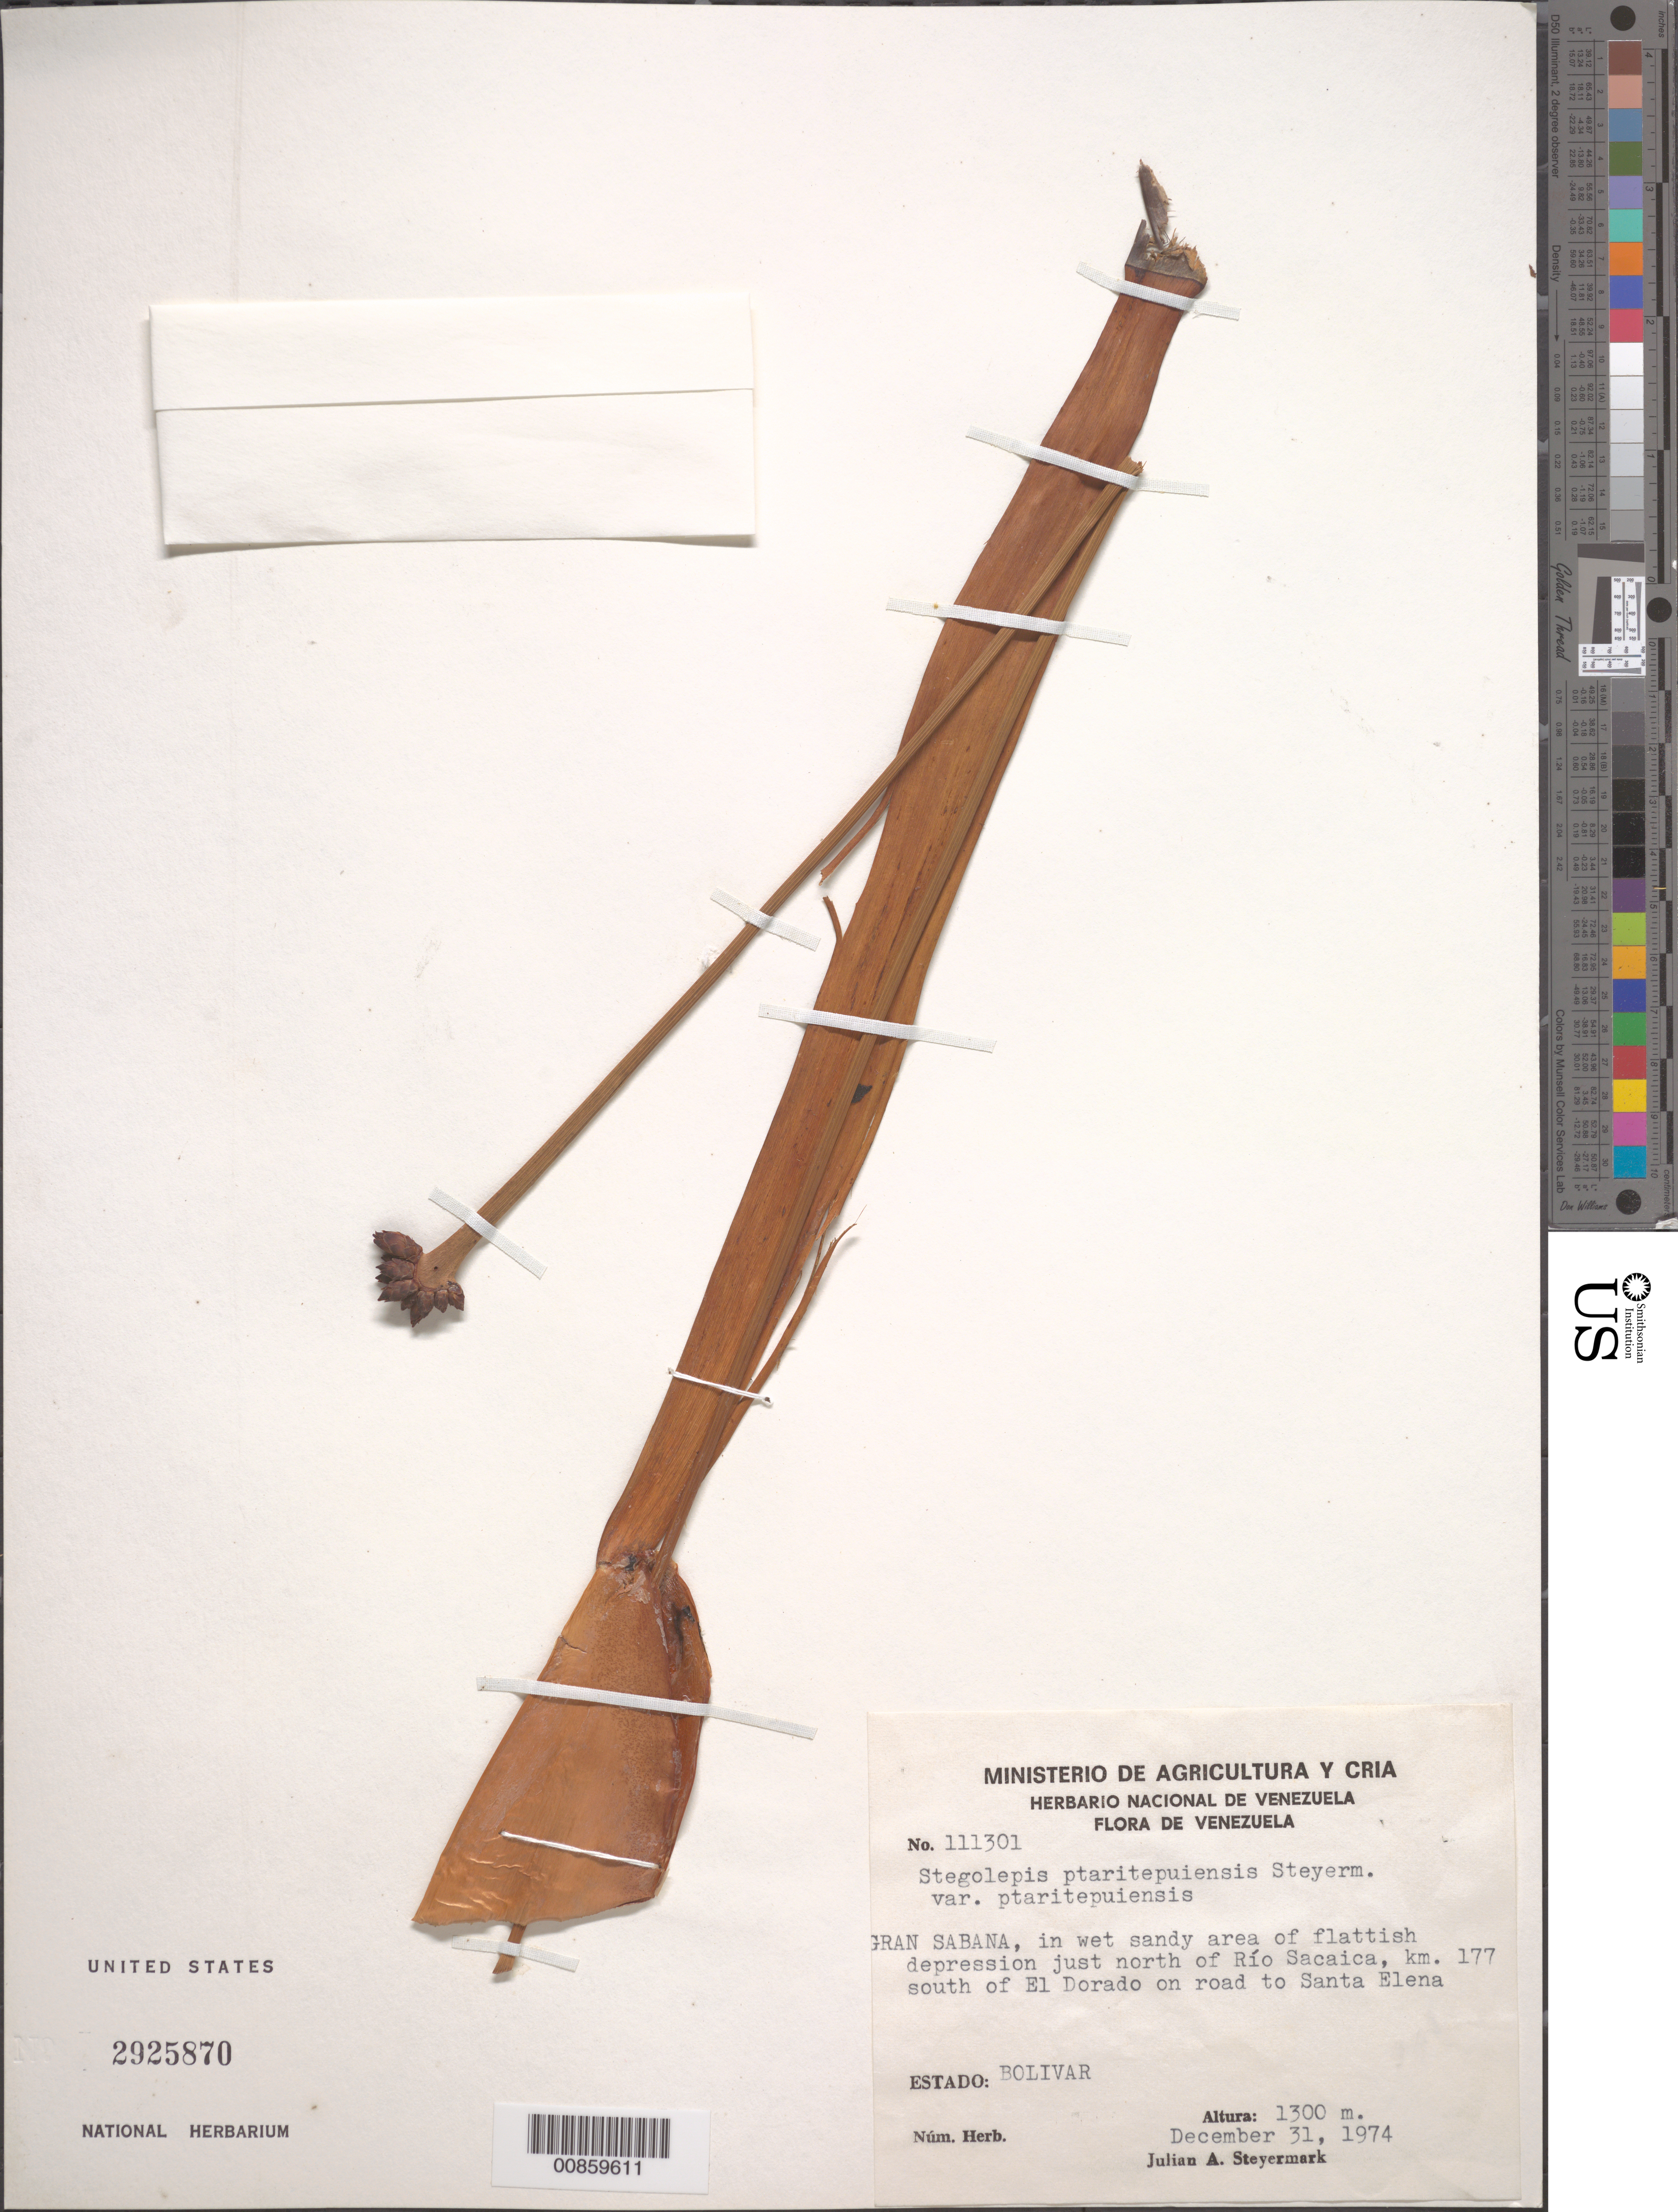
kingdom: Plantae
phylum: Tracheophyta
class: Liliopsida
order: Poales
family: Rapateaceae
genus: Stegolepis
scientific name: Stegolepis ptaritepuiensis var. ptaritepuiensis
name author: Steyerm.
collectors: J. Steyermark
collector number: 111301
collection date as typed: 31-Dec-74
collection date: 1974-12-31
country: Venezuela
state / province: Bolívar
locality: Gran Sabana, just nort of Río Sacaica, km 177 south of El Dorado on road to Santa Elena.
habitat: Wet sandy area of flattish depression.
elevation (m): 1300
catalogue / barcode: US 2925870